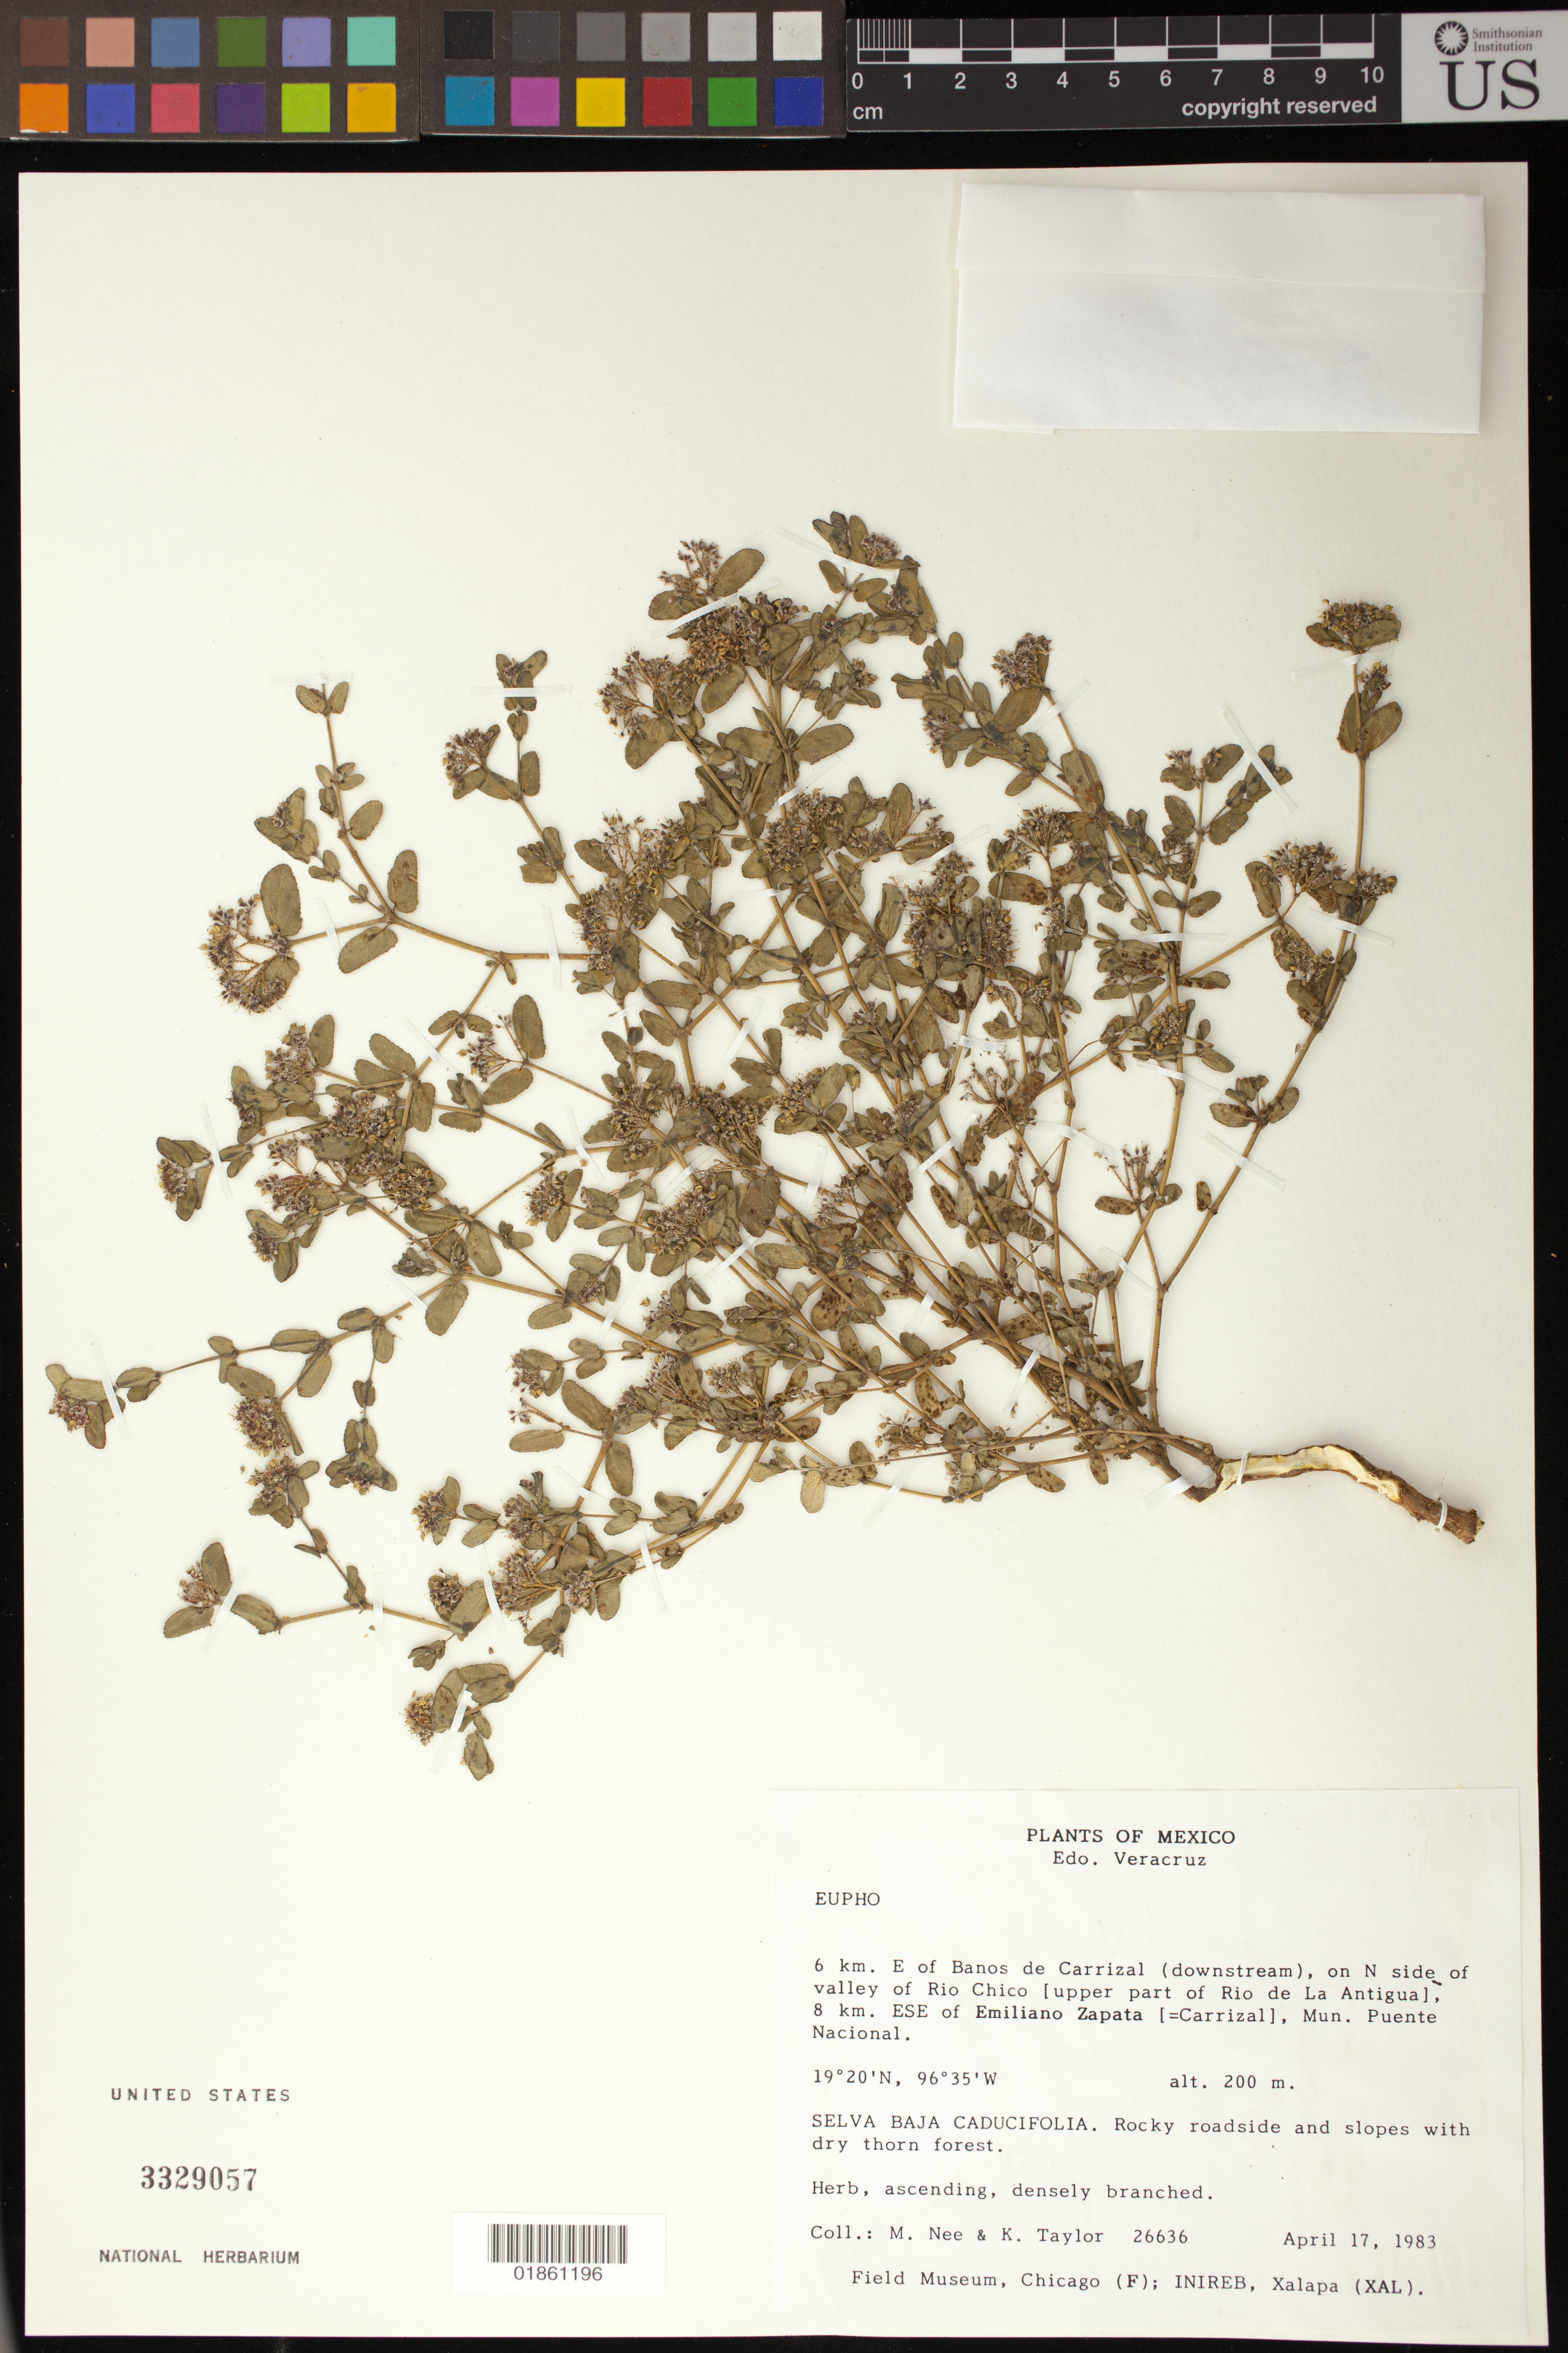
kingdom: Plantae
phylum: Tracheophyta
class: Magnoliopsida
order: Malpighiales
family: Euphorbiaceae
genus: Euphorbia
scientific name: Euphorbia sp.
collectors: M. Nee & K. Taylor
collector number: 26636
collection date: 1983-04-17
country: Mexico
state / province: Veracruz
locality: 6 km. E of Banos de Carrizal (downstream), on the N side of valley of Rio Chico [upper part of Rio de La Antigua], 8 km. ESE of Emiliano Zapata [=Carrizal], Mun. Puente Nacional.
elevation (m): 200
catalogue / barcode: US 3329057